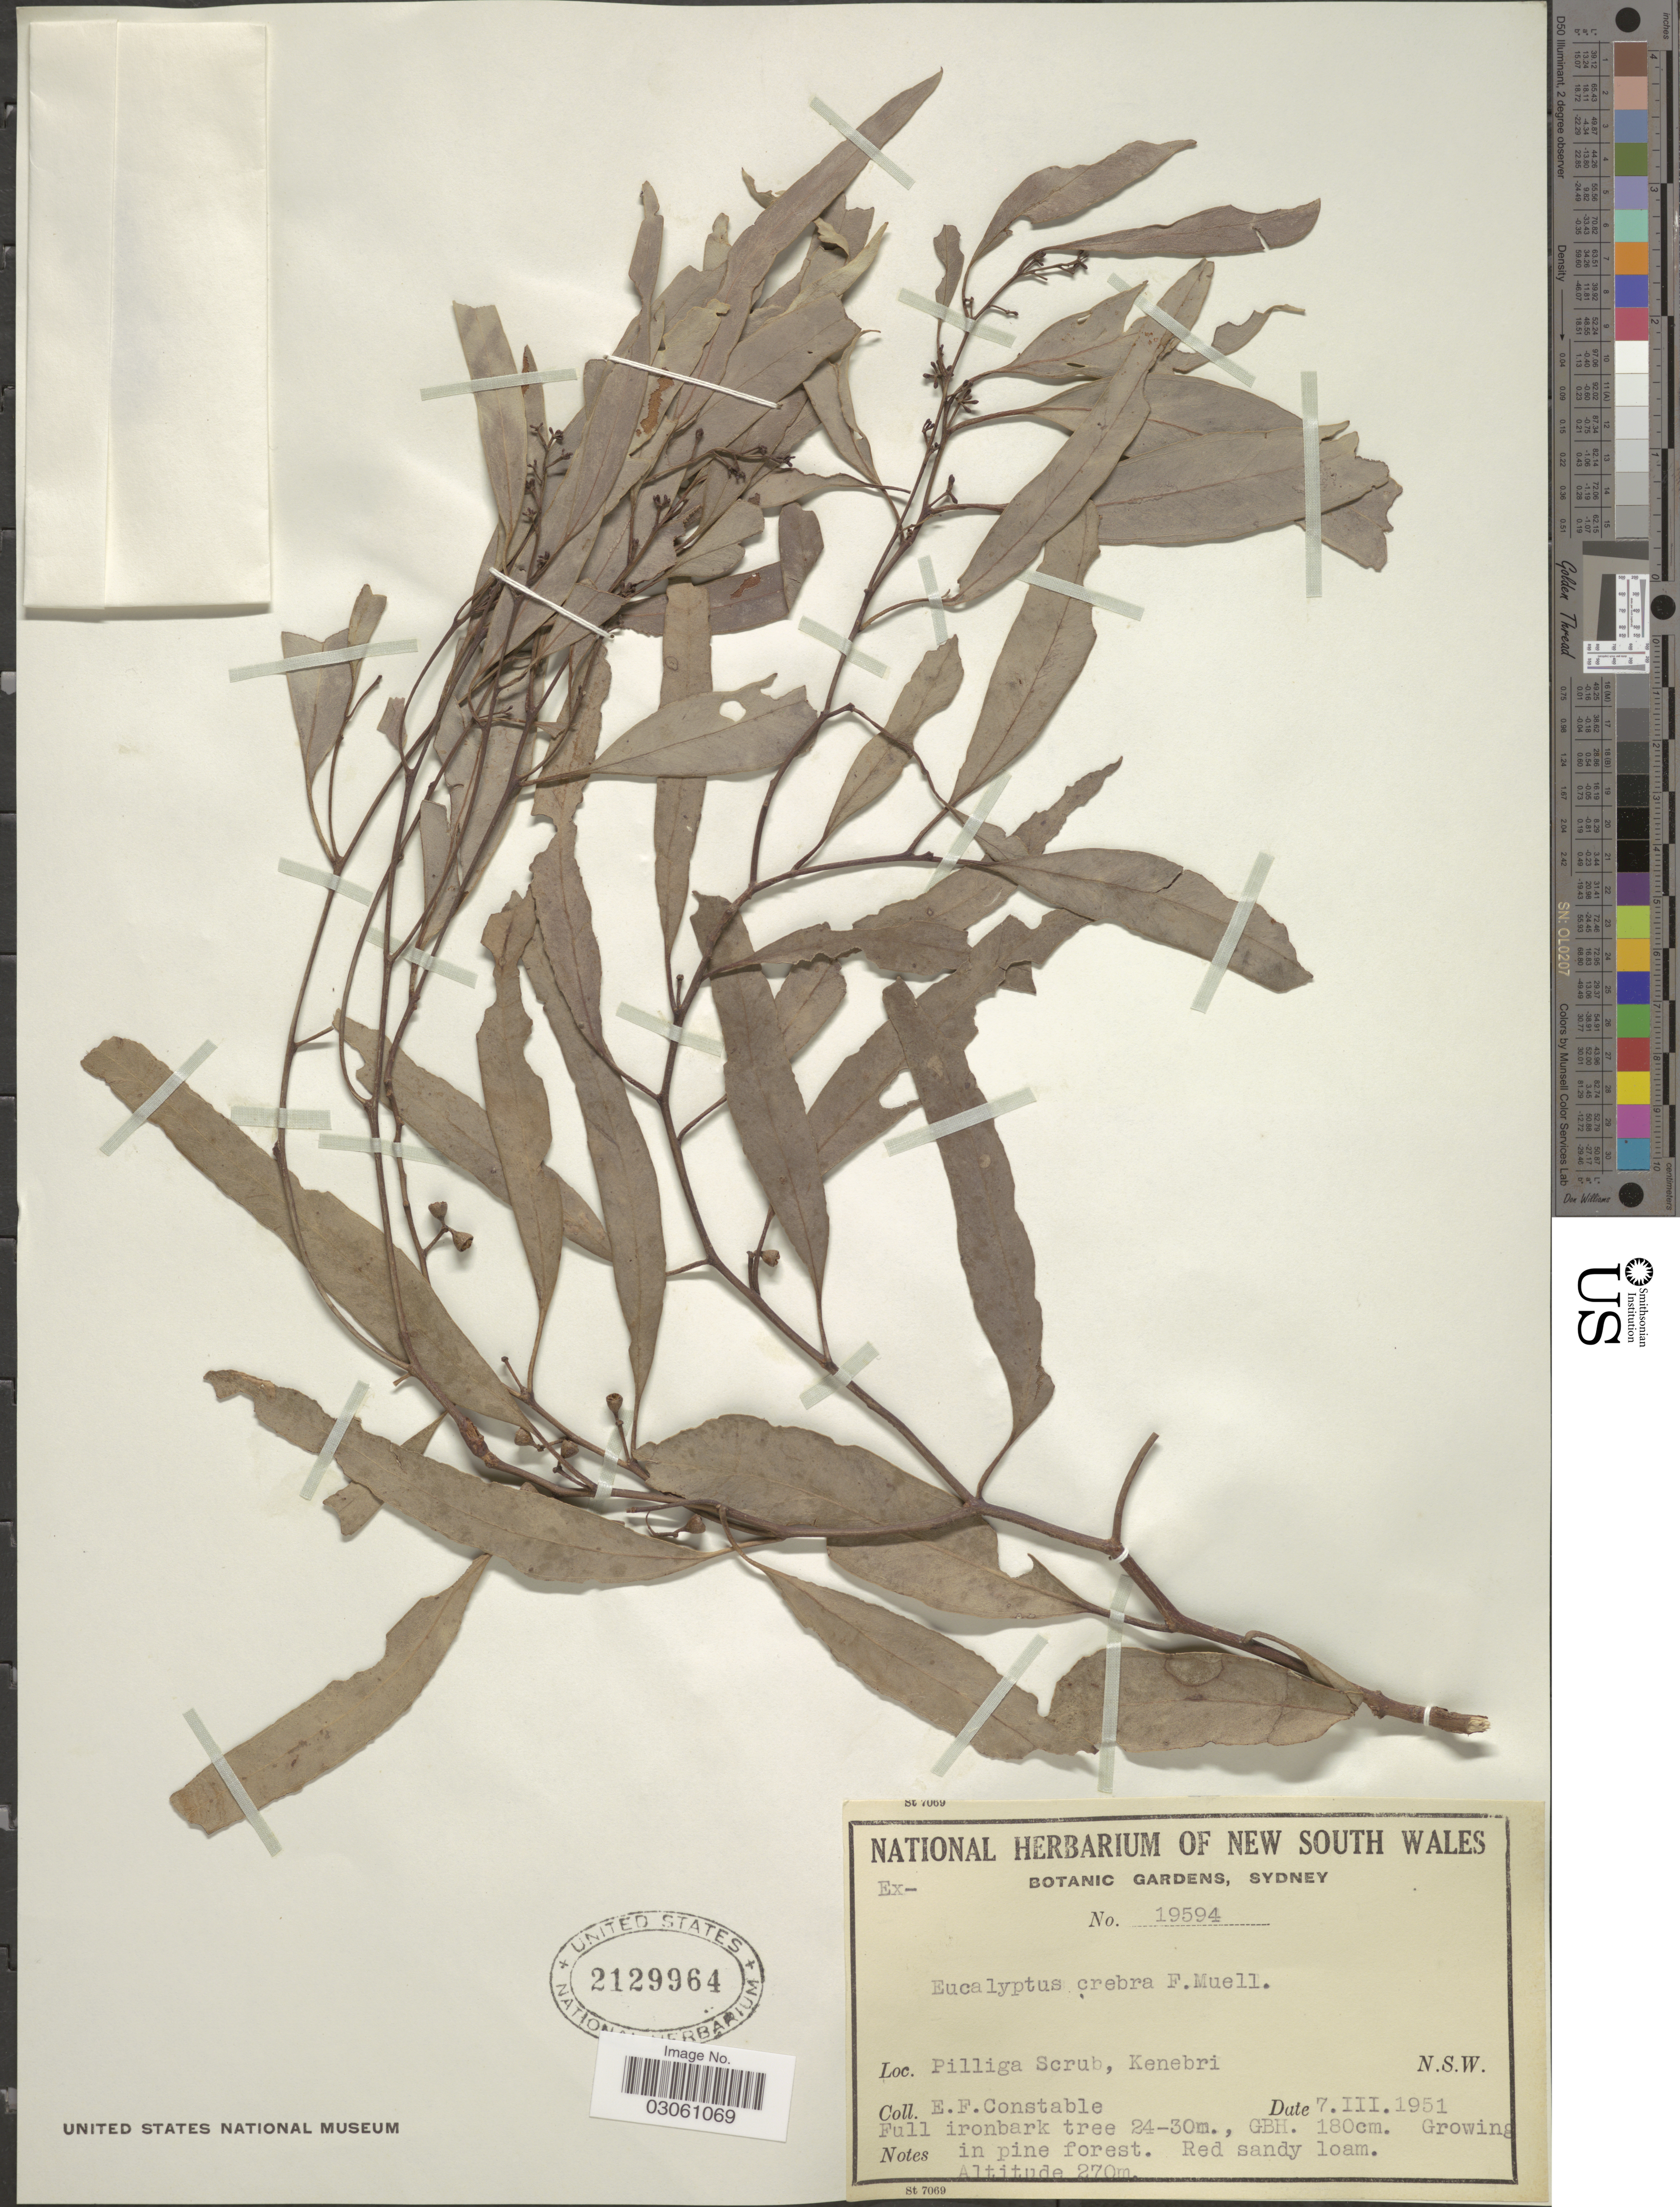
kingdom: Plantae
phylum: Tracheophyta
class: Magnoliopsida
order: Myrtales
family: Myrtaceae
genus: Eucalyptus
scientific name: Eucalyptus crebra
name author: F. Muell.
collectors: E. F. Constable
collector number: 19594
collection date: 1951-03-07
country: Australia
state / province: New South Wales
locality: Pilliga Scrub, Kenebri.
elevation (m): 270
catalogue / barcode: US 2129964